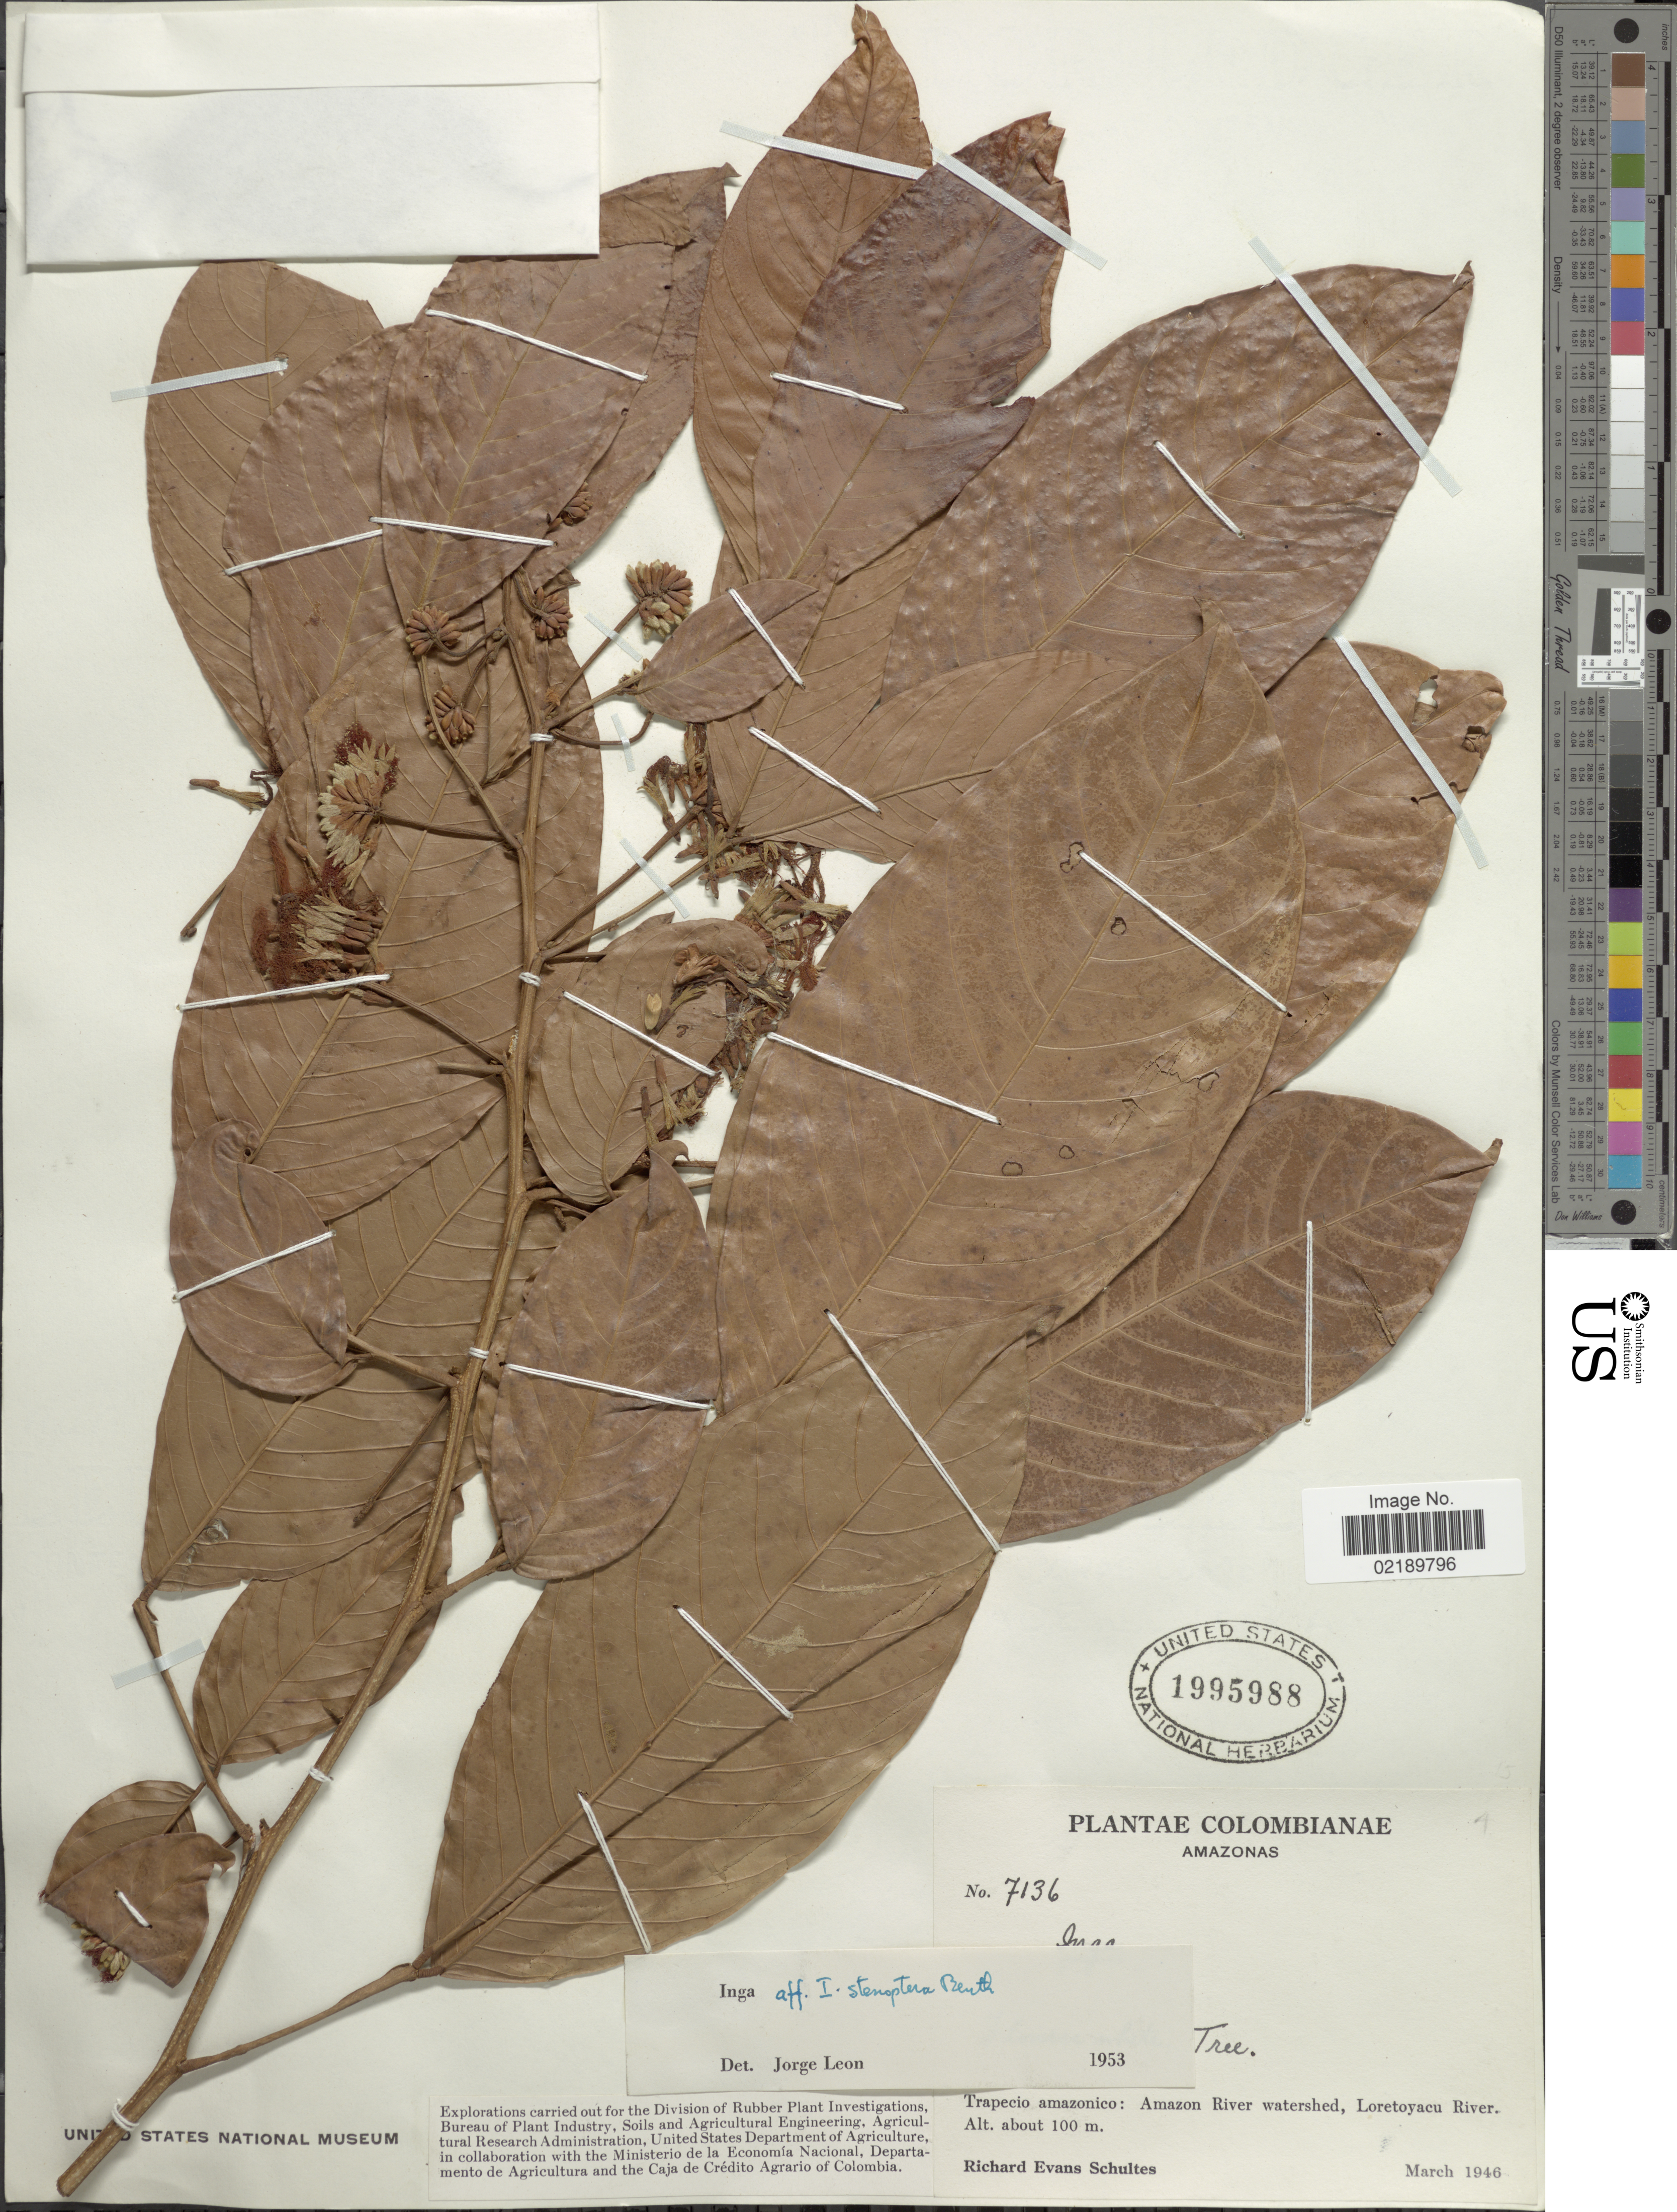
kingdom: Plantae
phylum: Tracheophyta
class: Magnoliopsida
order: Fabales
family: Fabaceae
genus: Inga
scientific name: Inga stenoptera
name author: Benth.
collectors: R. E. Schultes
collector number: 7136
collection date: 1946-03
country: Colombia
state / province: Amazônas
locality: Trapecio amazonico: Amazon River watershed, Loretoyacu River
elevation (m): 100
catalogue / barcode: US 1995988